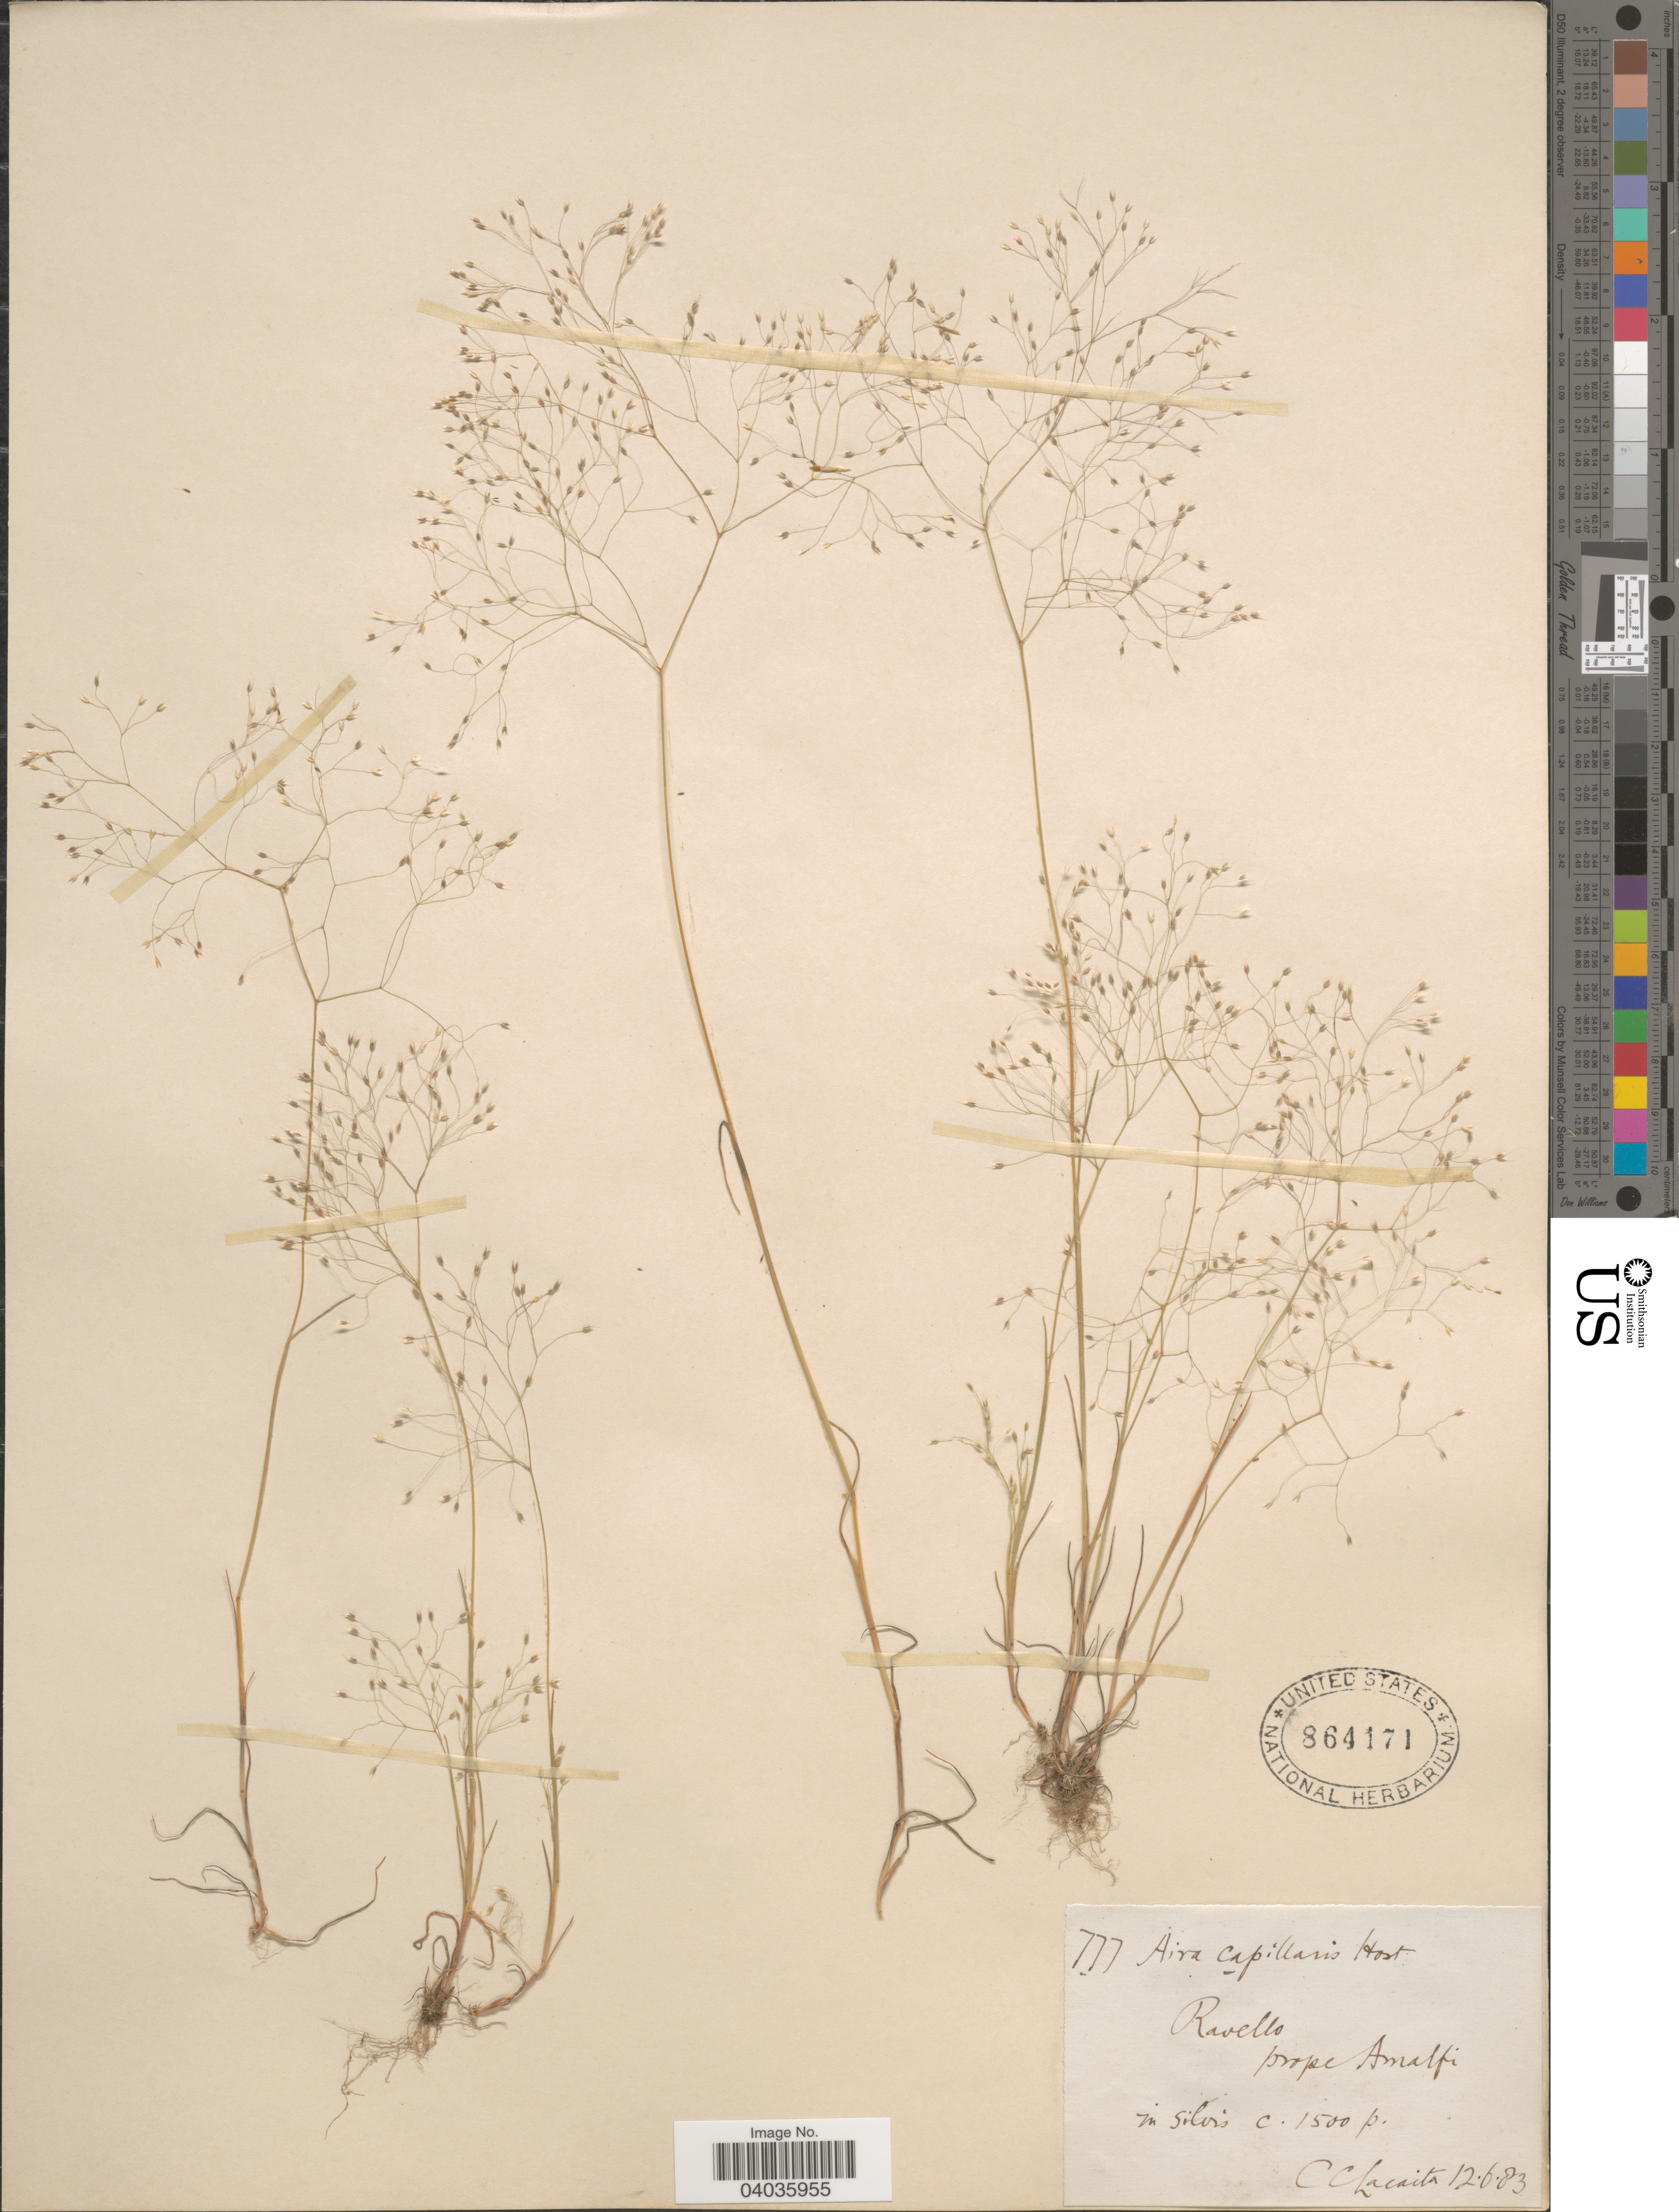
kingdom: Plantae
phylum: Tracheophyta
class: Liliopsida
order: Poales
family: Poaceae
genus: Aira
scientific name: Aira praecox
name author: L.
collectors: C. Lacaita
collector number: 777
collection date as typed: Transcribed d/m/y: 12/6/83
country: Italy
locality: Ravello prope Amalfi in silvis.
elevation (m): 457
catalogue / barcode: US 864171